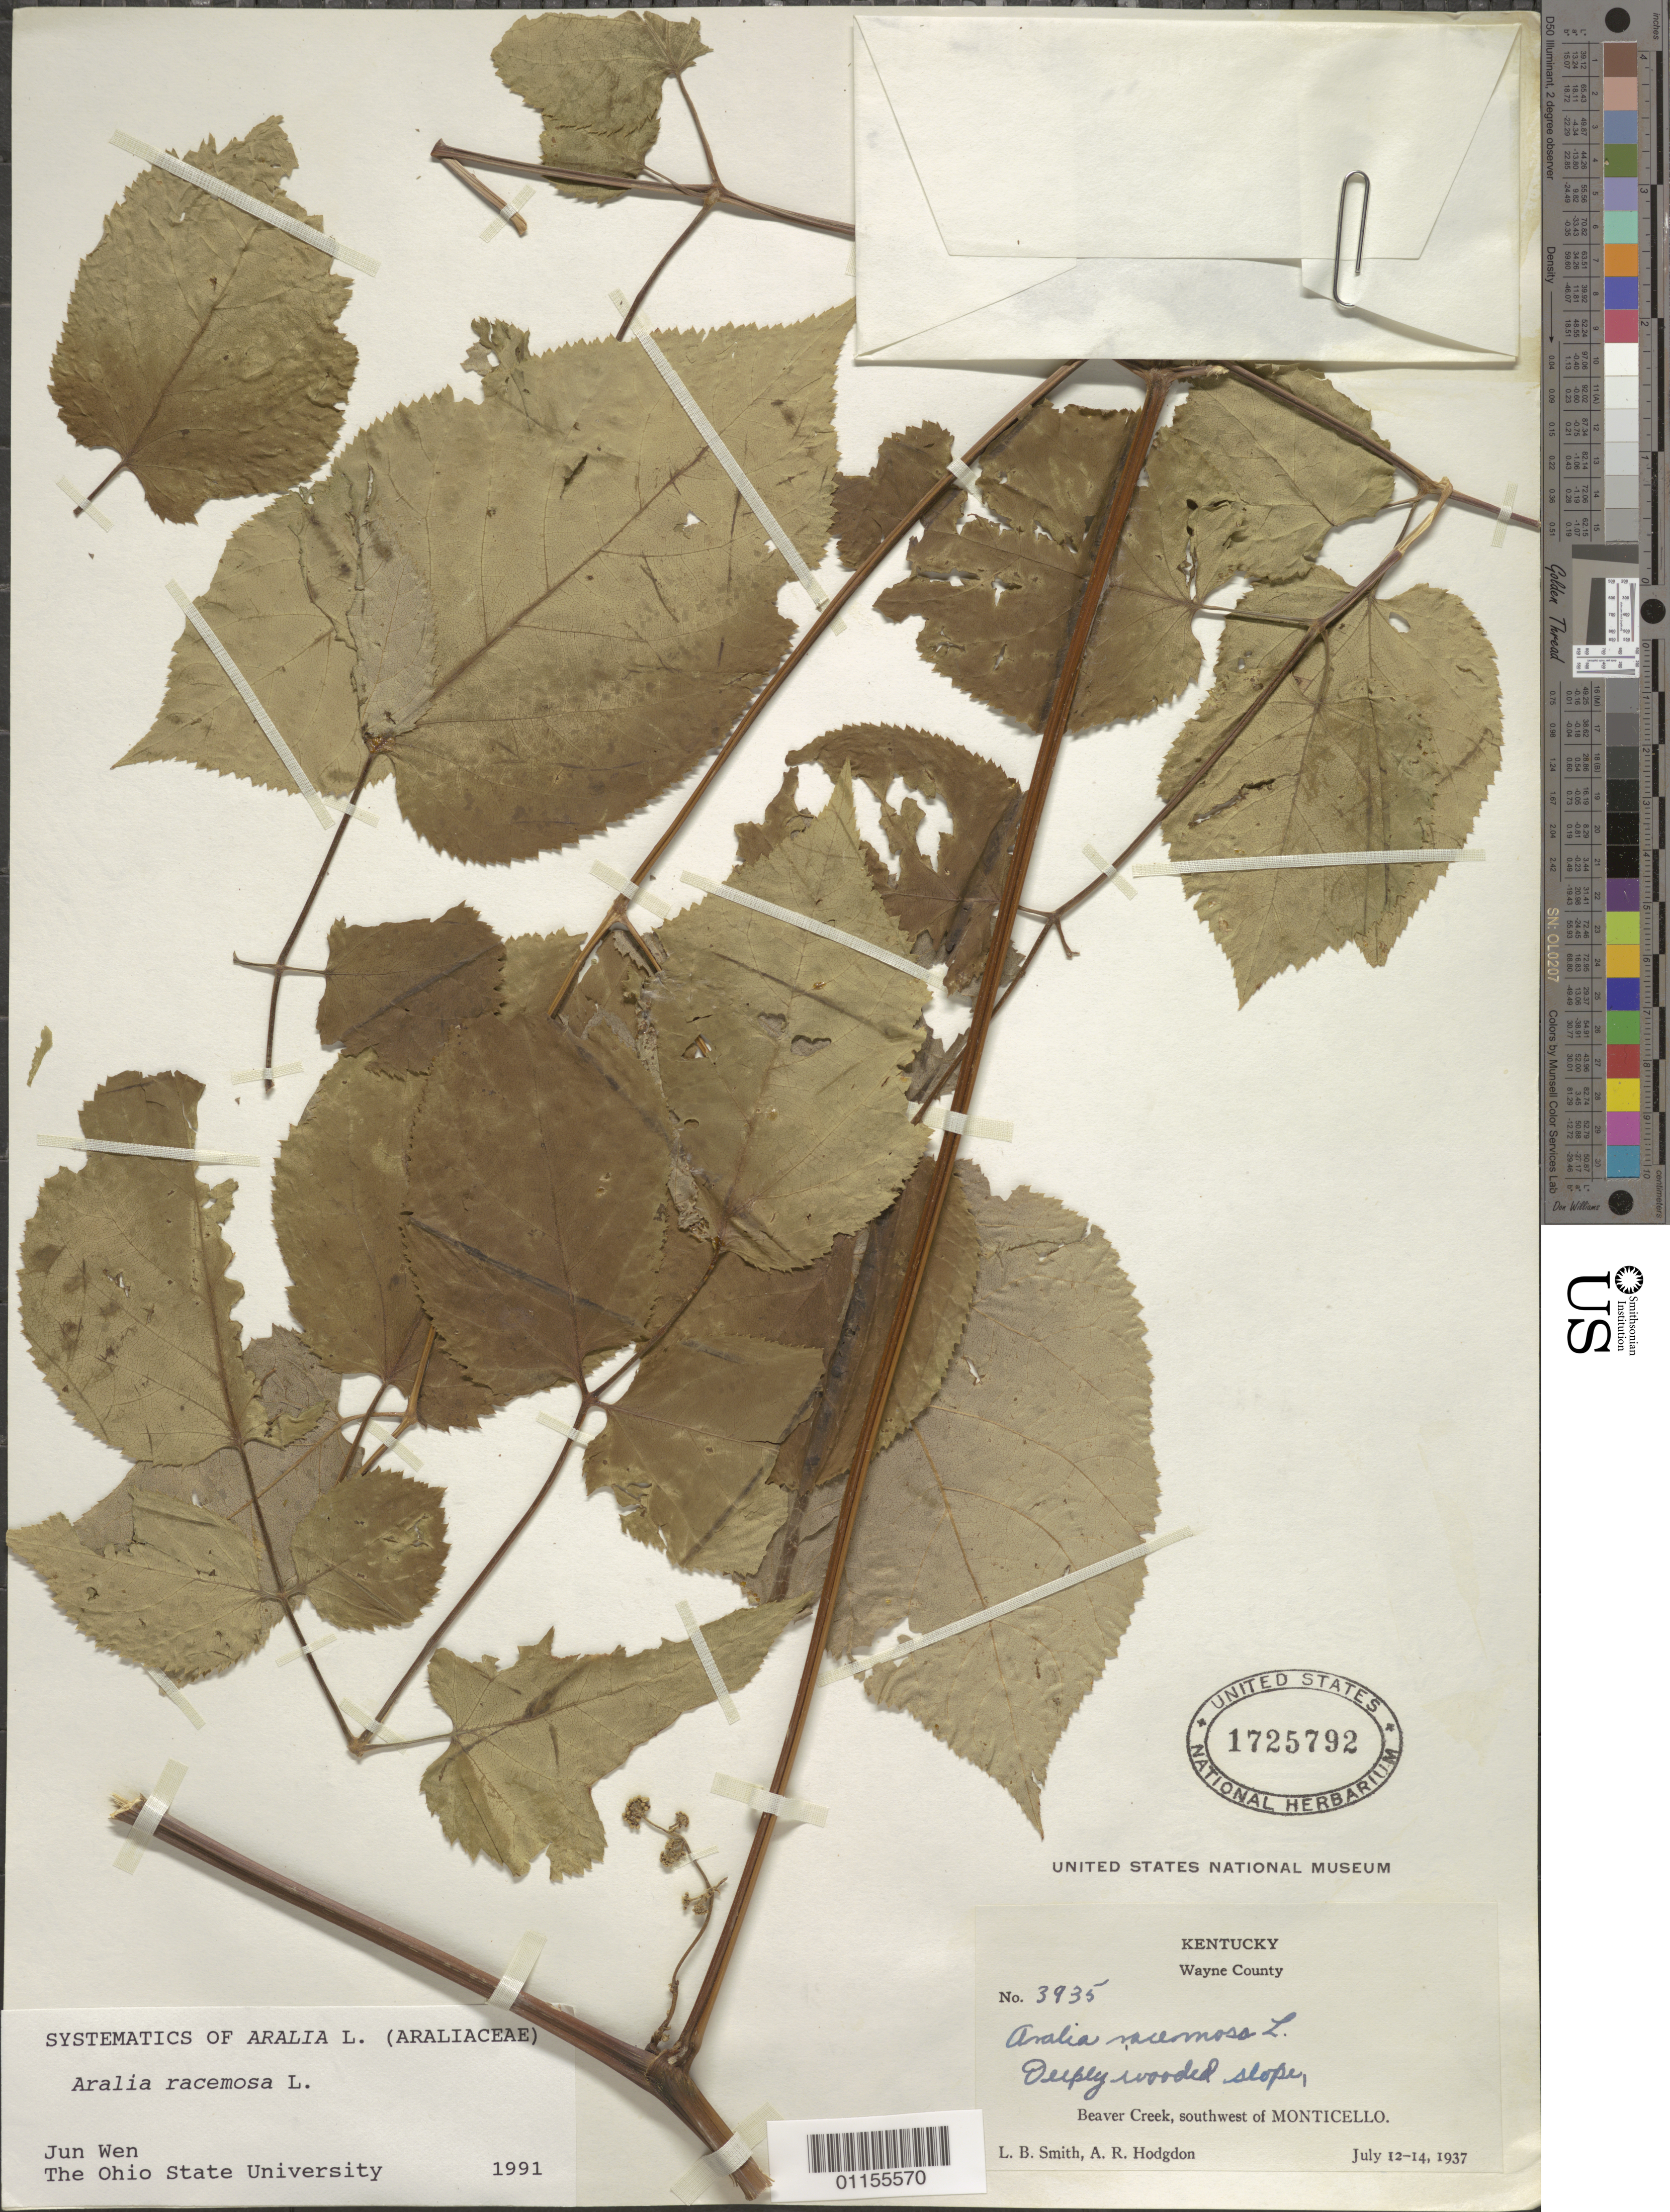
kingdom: Plantae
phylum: Tracheophyta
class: Magnoliopsida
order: Apiales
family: Araliaceae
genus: Aralia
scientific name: Aralia racemosa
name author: L.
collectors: L. Smith & A. R. Hodgdon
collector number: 3935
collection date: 1937-07-12/1937-07-14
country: United States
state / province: Kentucky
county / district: Wayne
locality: Beaver Creek, SW of Monticello.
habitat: Deeply wooded slope.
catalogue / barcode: US 1725792